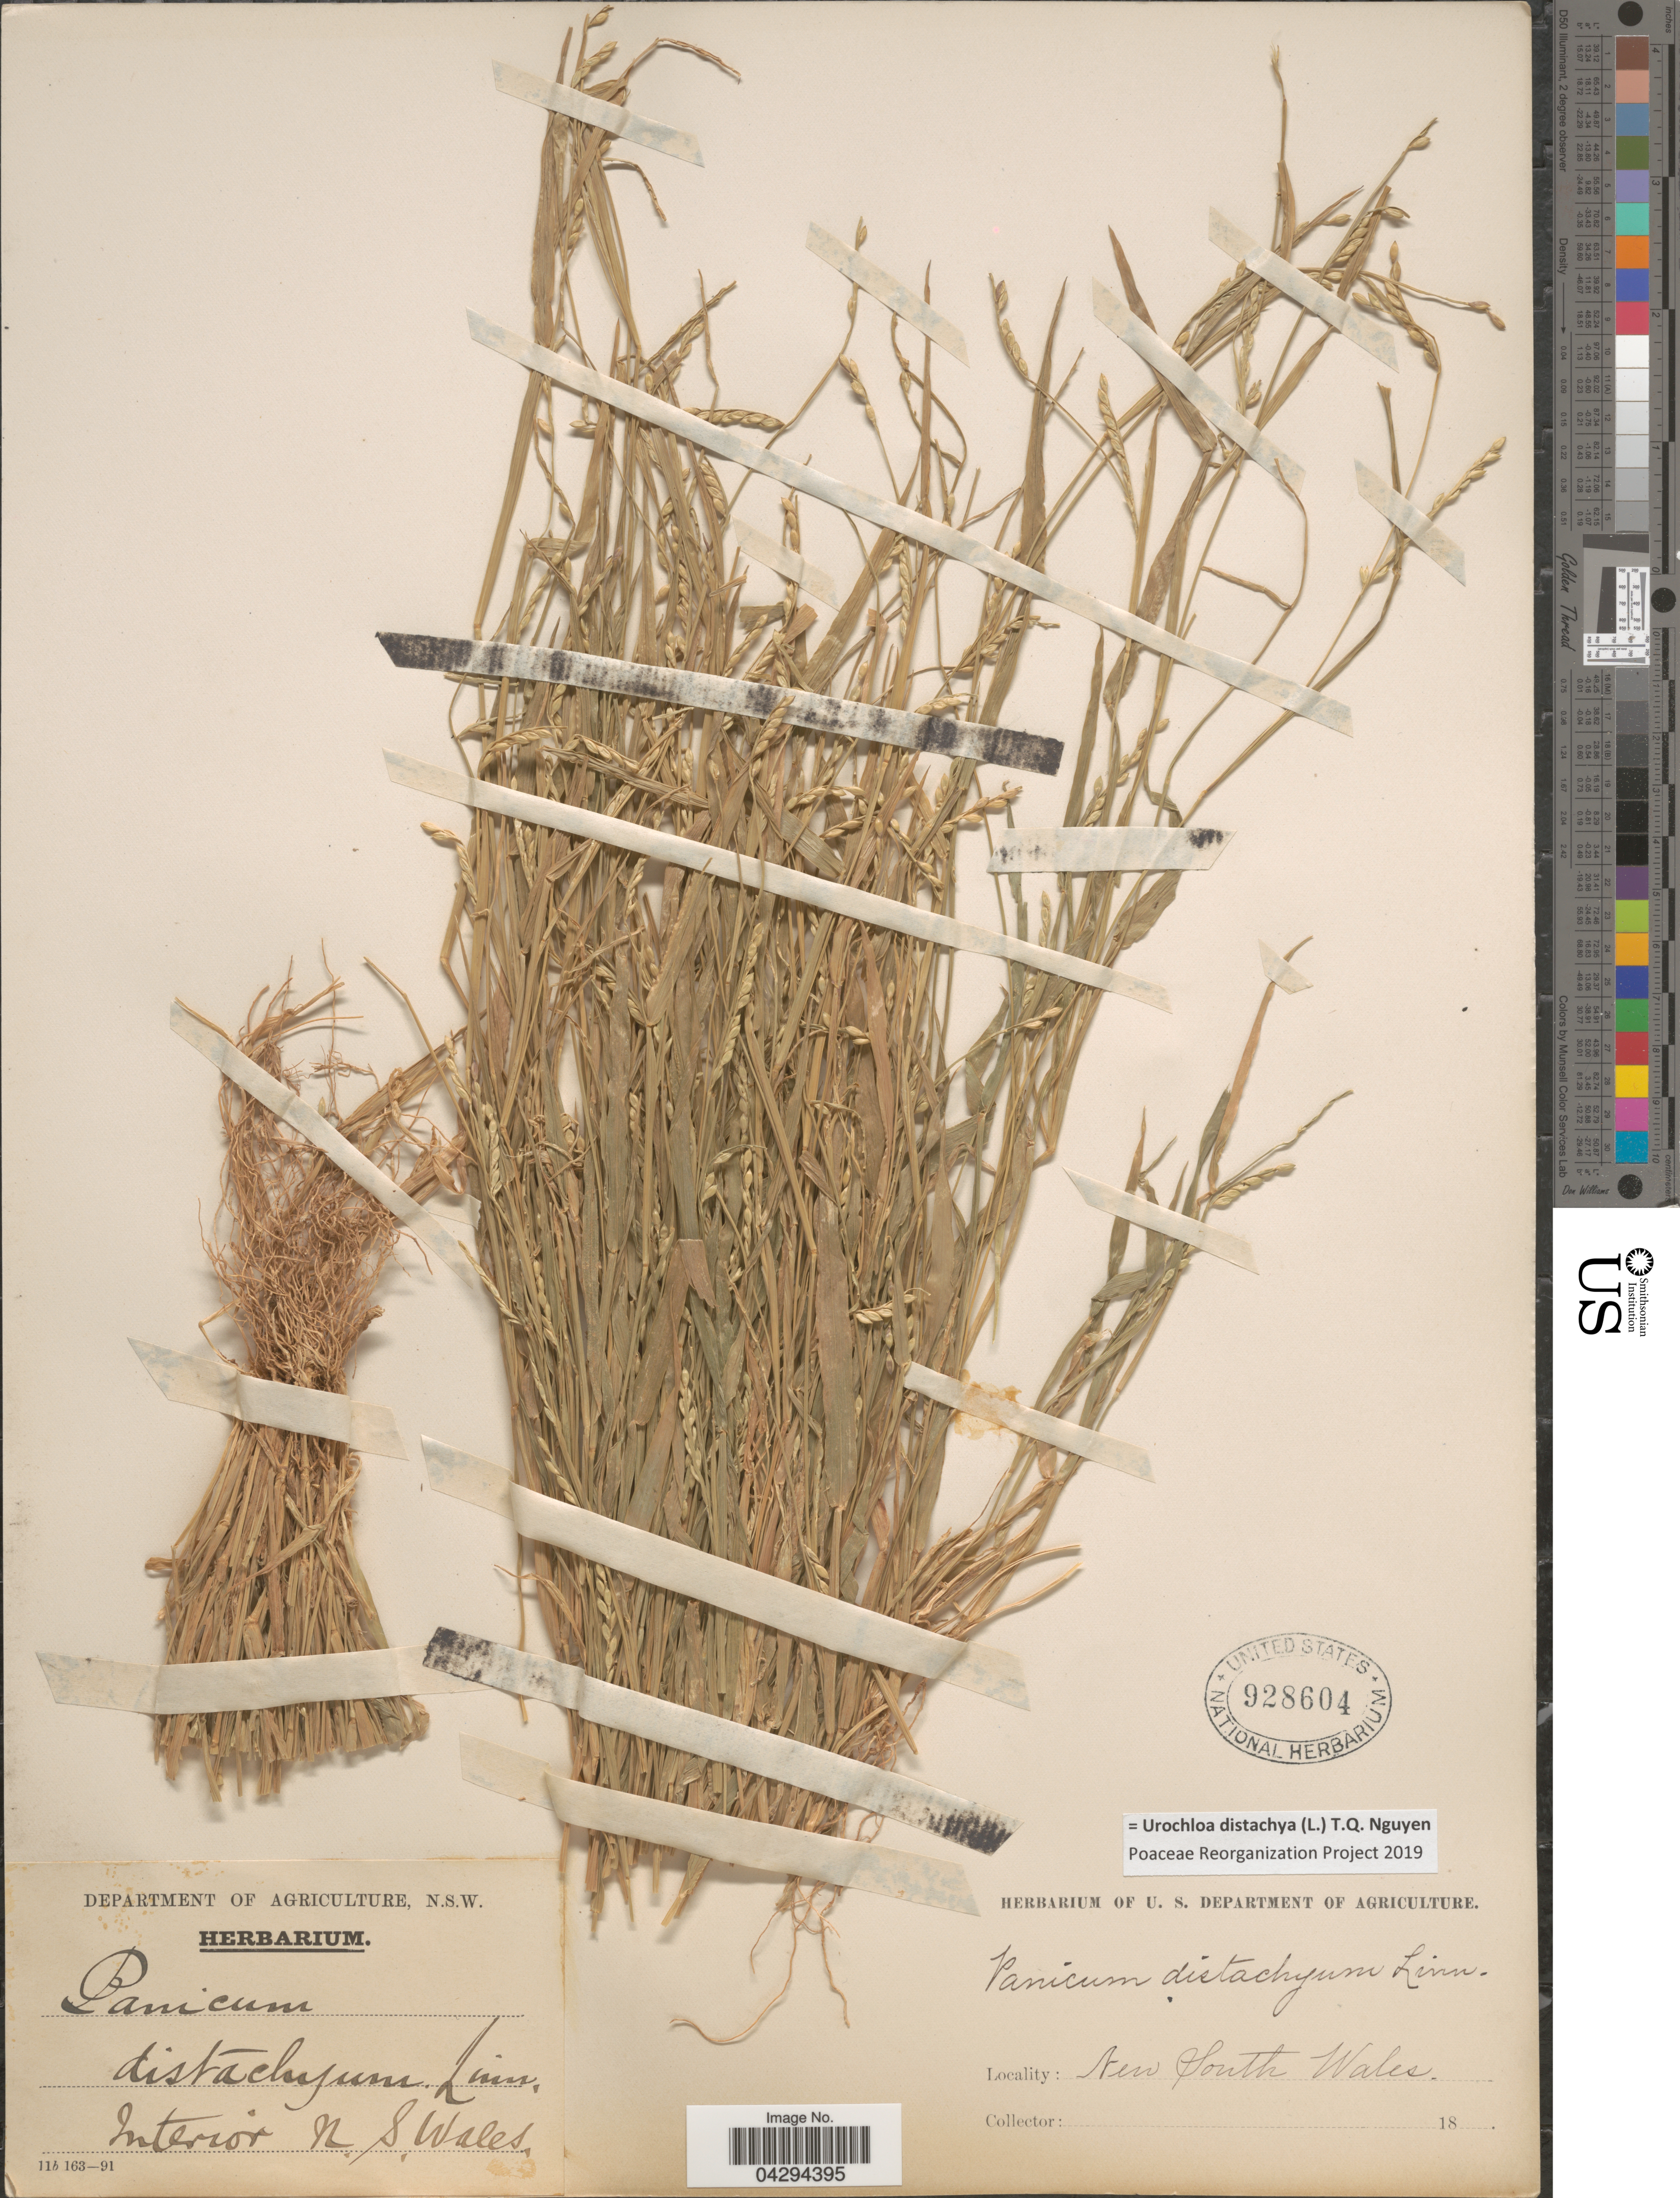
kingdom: Plantae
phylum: Tracheophyta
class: Liliopsida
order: Poales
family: Poaceae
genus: Urochloa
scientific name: Urochloa distachya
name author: (L.) T.Q. Nguyen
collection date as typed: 18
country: Australia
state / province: New South Wales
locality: Interior.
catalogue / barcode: US 928604